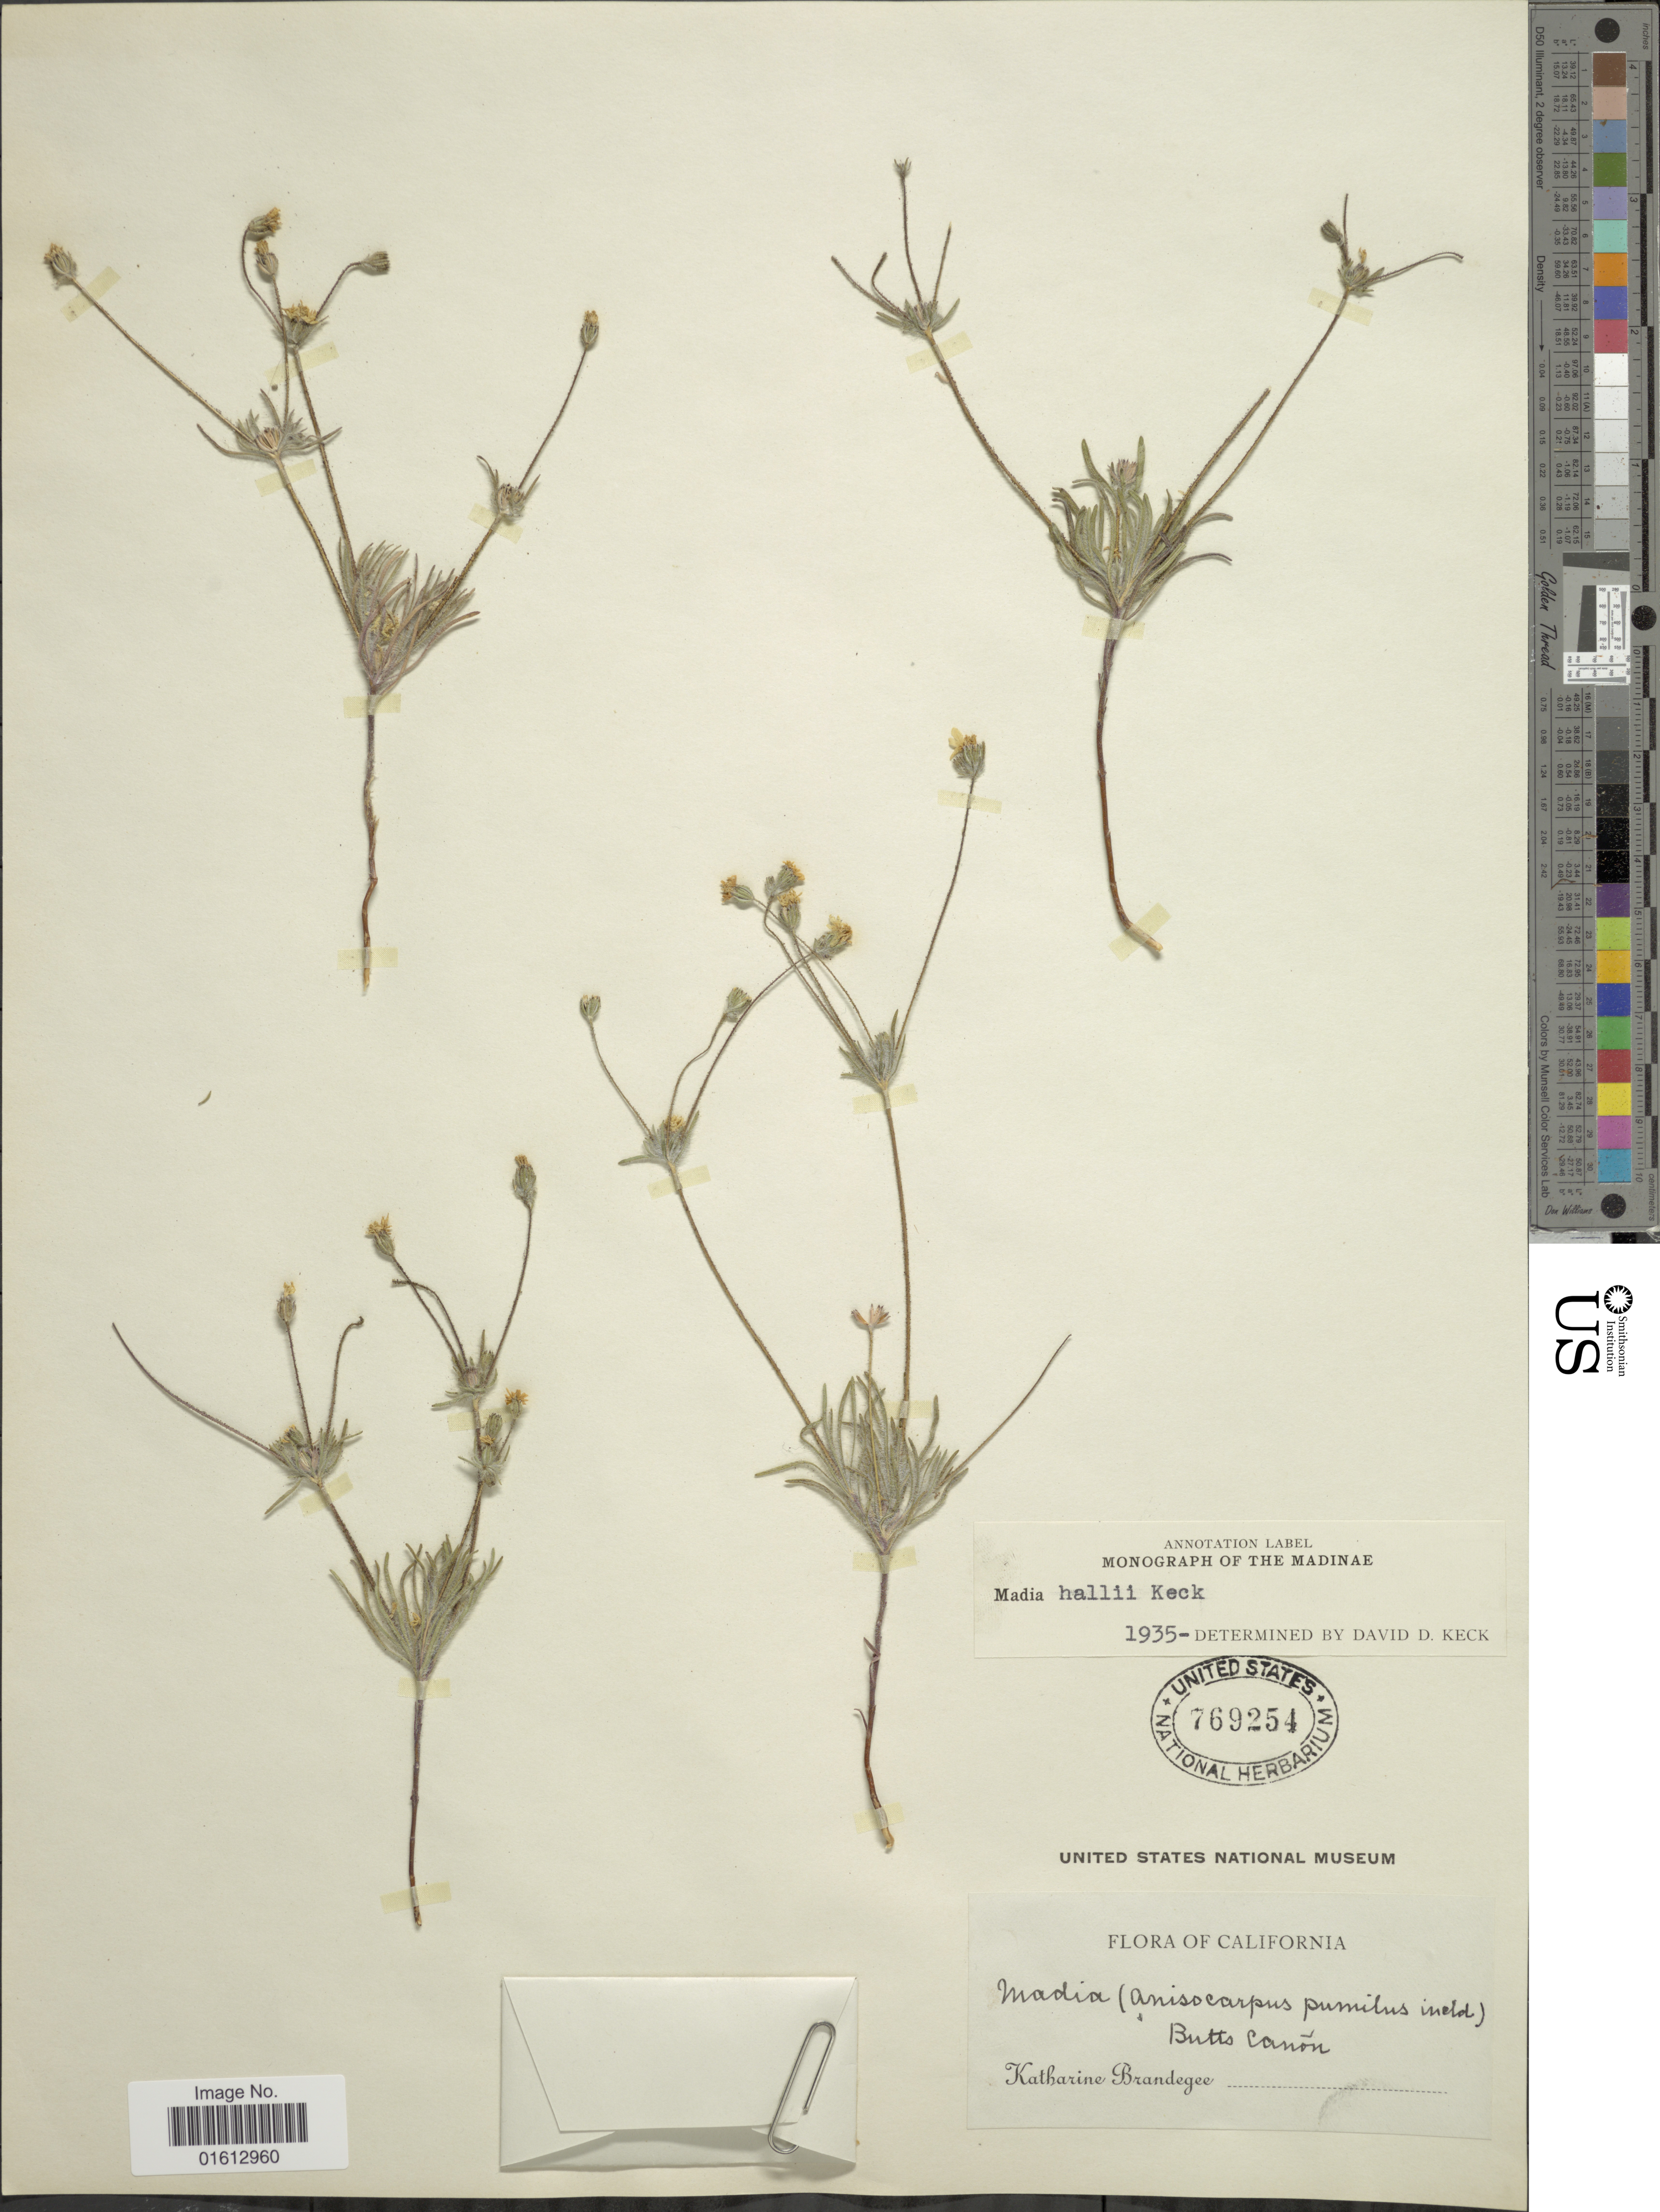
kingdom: Plantae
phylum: Tracheophyta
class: Magnoliopsida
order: Asterales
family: Asteraceae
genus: Madia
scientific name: Madia hallii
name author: D.D. Keck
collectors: M. K. Brandegee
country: United States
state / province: California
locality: California, Butts Canôn.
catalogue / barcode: US 769254